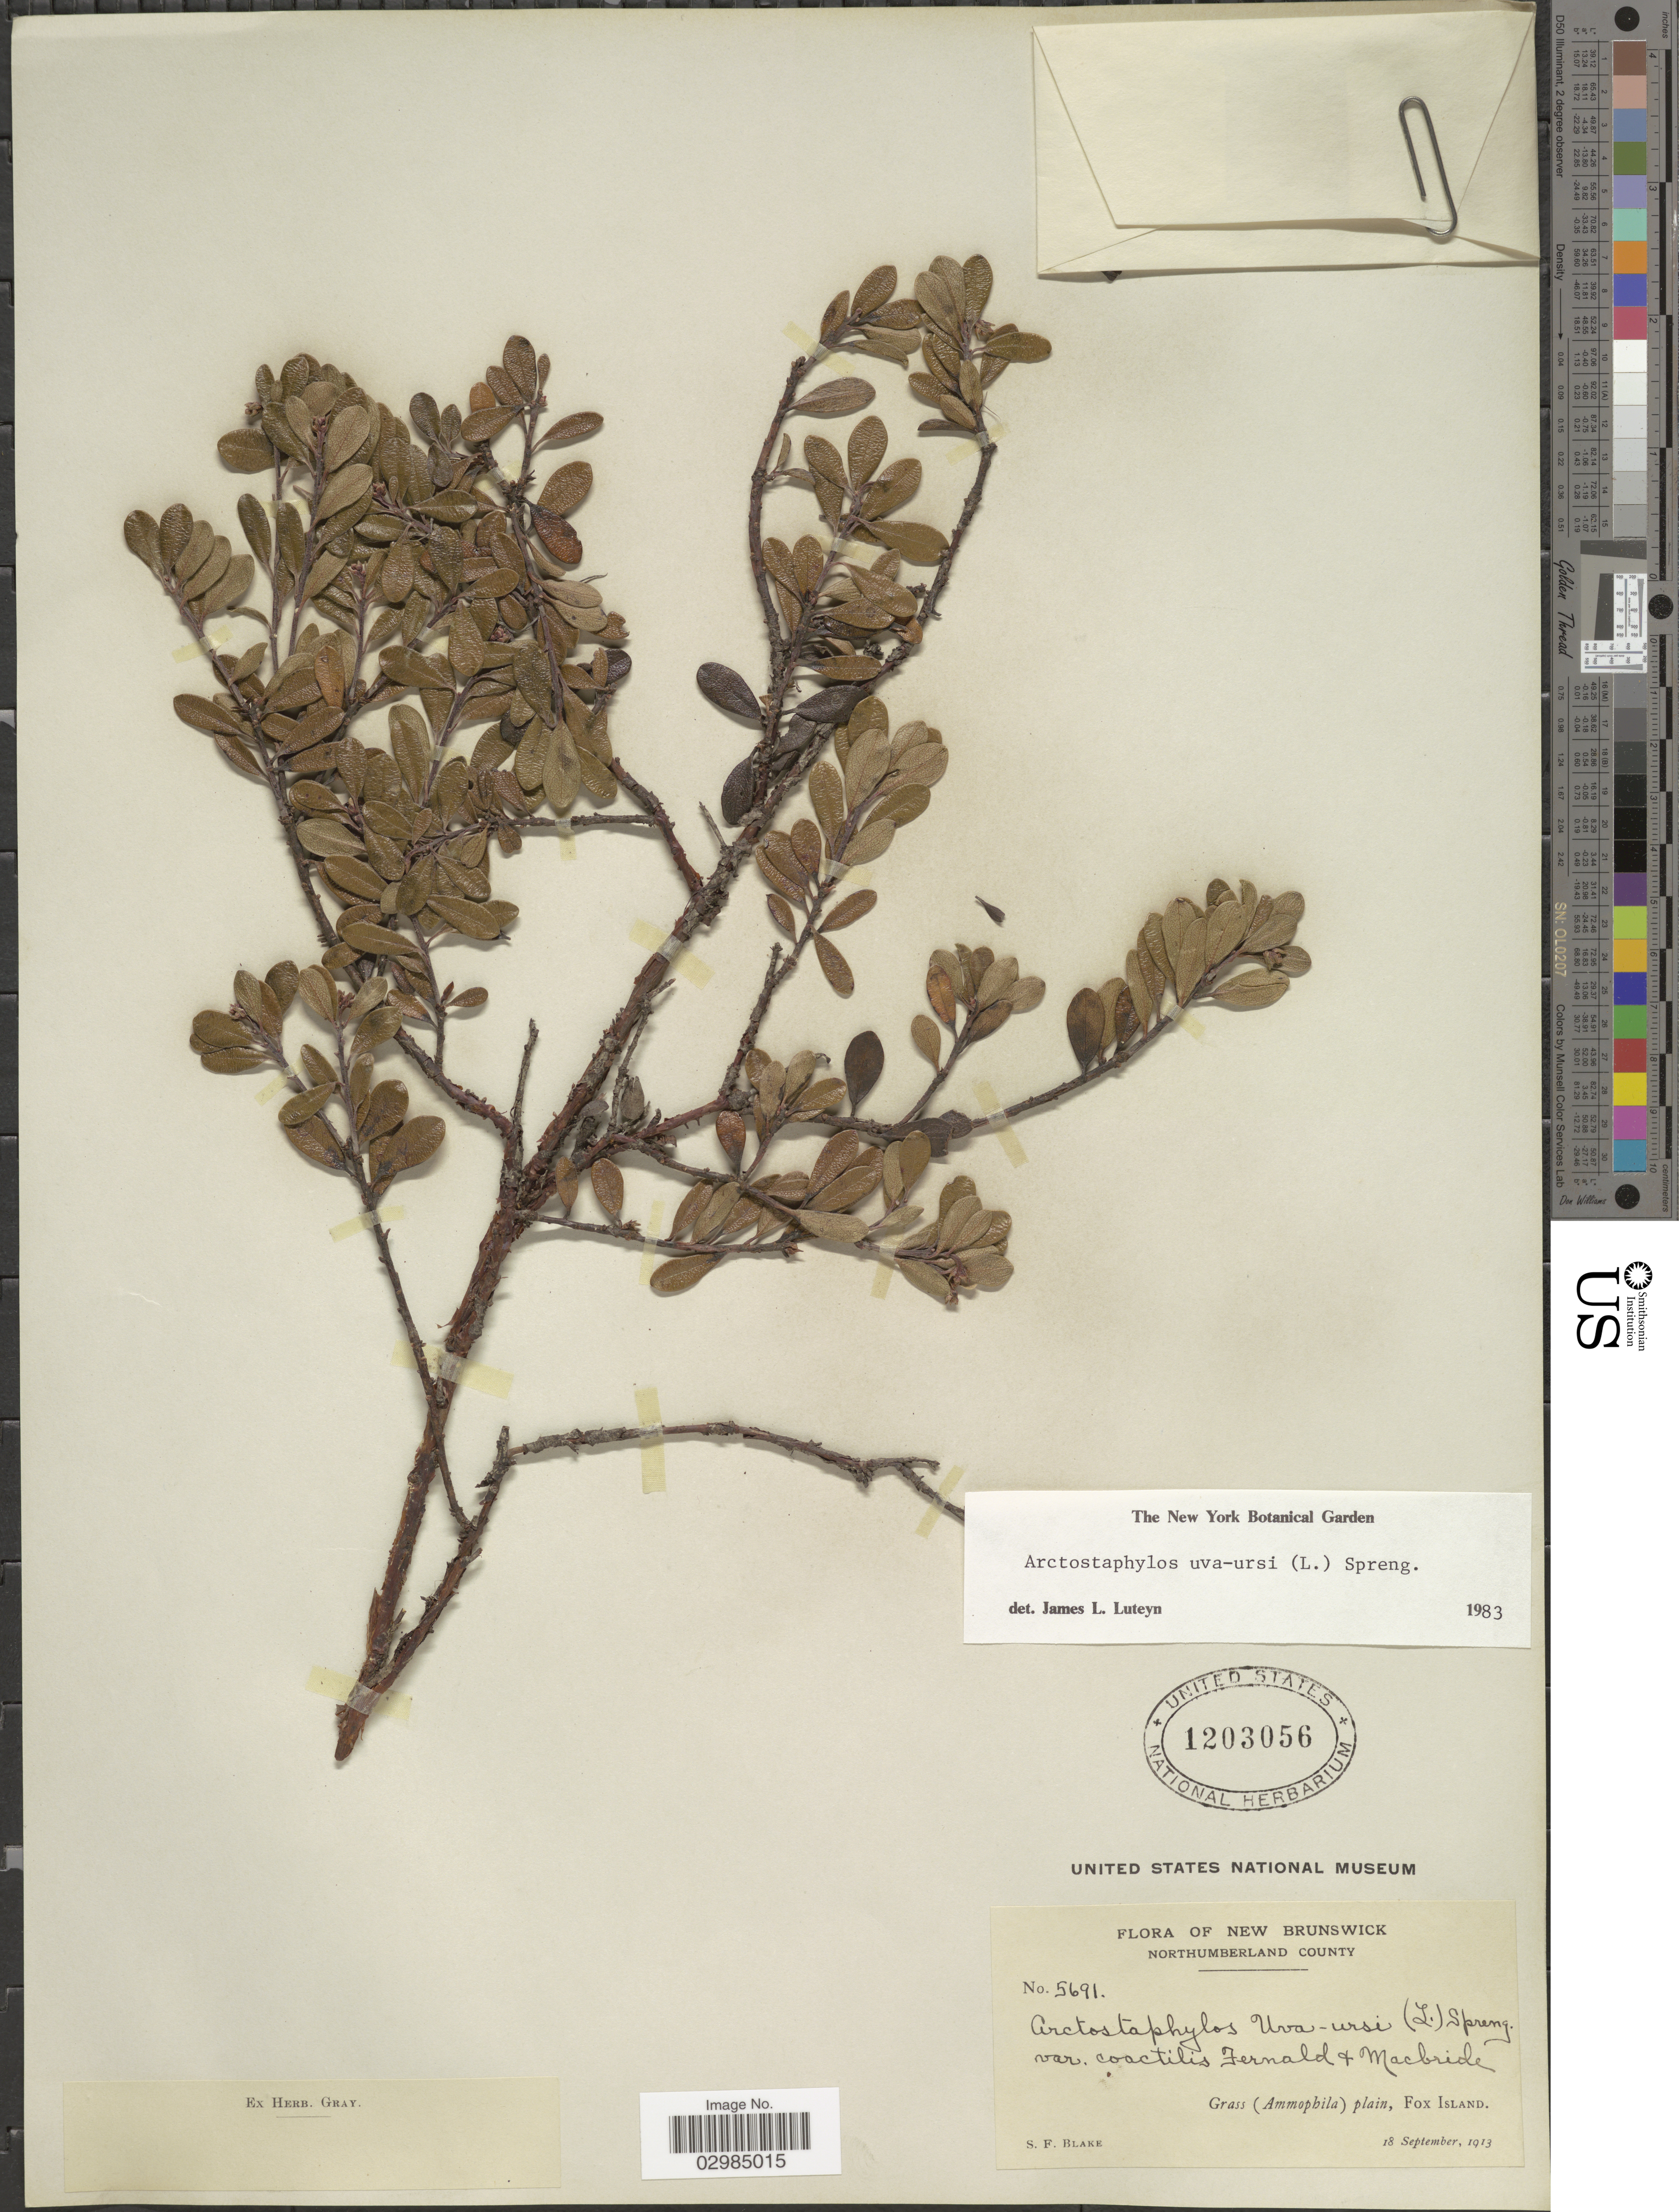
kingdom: Plantae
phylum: Tracheophyta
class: Magnoliopsida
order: Ericales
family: Ericaceae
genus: Arctostaphylos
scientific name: Arctostaphylos uva-ursi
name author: (L.) Spreng.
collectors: S. Blake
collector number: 5691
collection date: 1913-09-18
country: Canada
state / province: New Brunswick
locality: Northumberland County. Fox Island.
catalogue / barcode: US 1203056